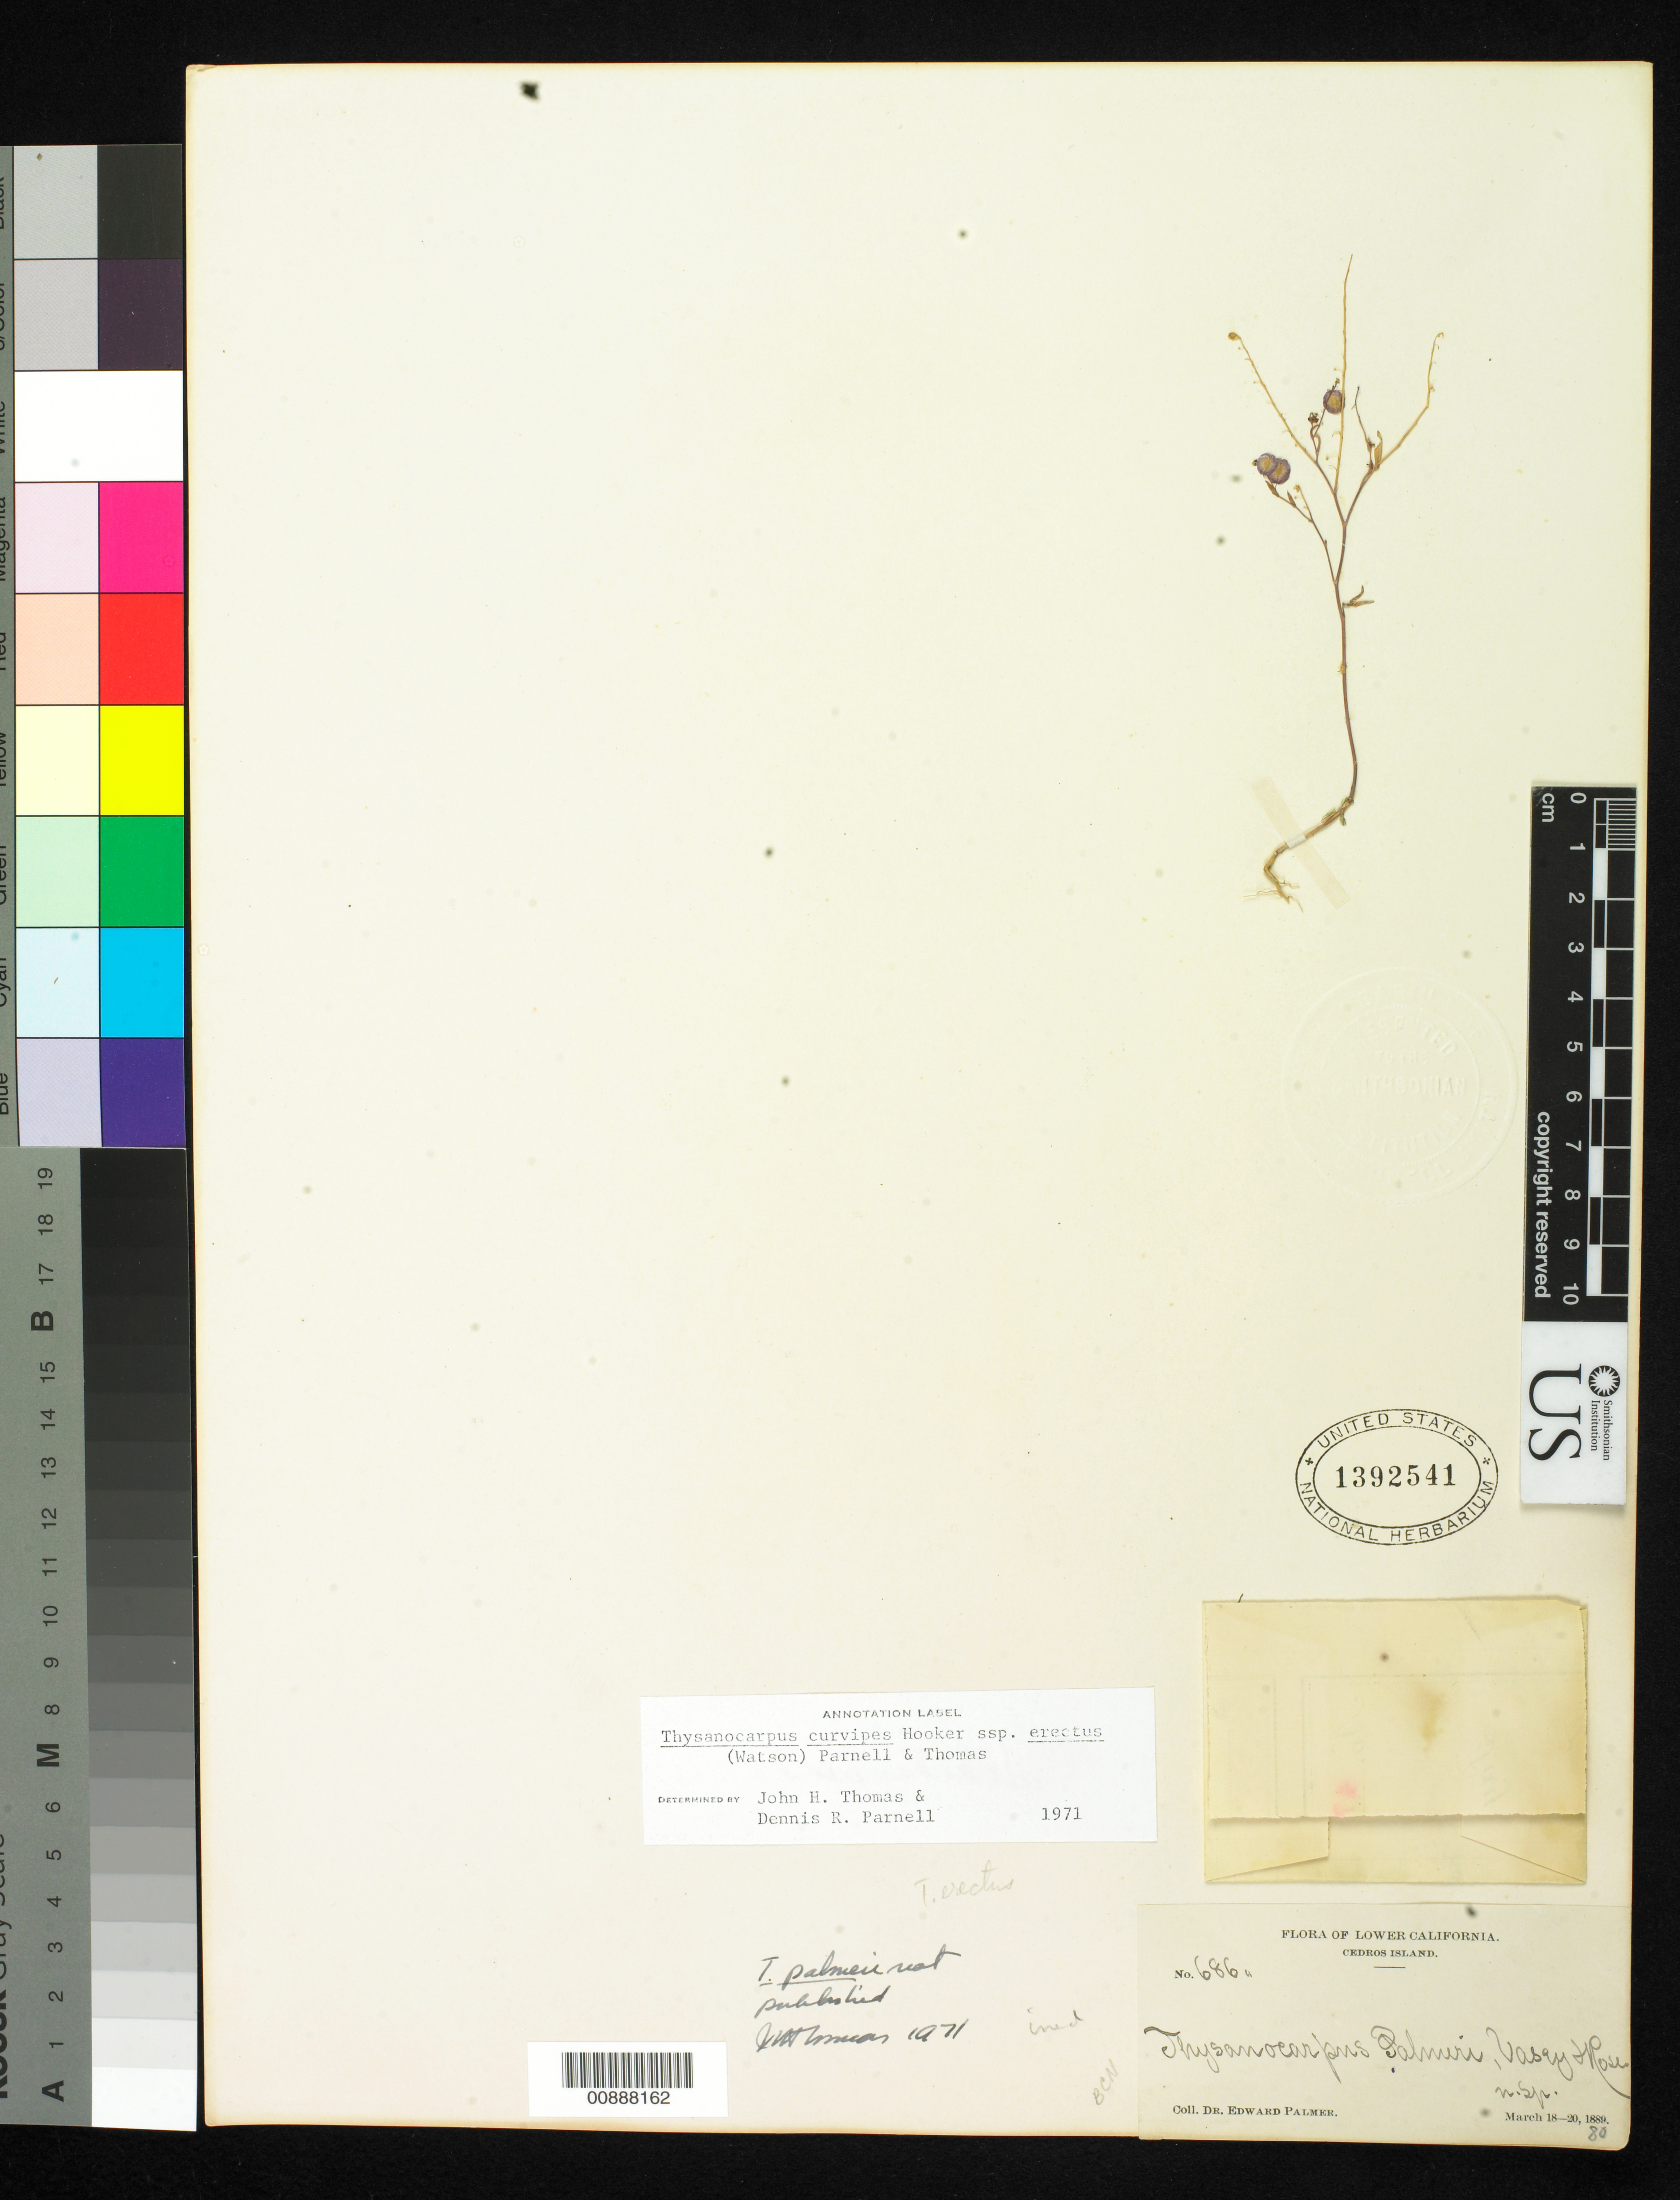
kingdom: Plantae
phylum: Tracheophyta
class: Magnoliopsida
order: Brassicales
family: Brassicaceae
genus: Thysanocarpus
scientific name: Thysanocarpus curvipes subsp. erectus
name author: (S. Watson) D. Parn. & J.H. Thomas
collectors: E. Palmer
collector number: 686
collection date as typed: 18 Mar 1889 to 20 Mar 1889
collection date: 1889-03-18/1889-03-20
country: Mexico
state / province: Baja California Norte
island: Cedros I.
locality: Cedros Island, Baja California.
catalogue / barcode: US 1392541